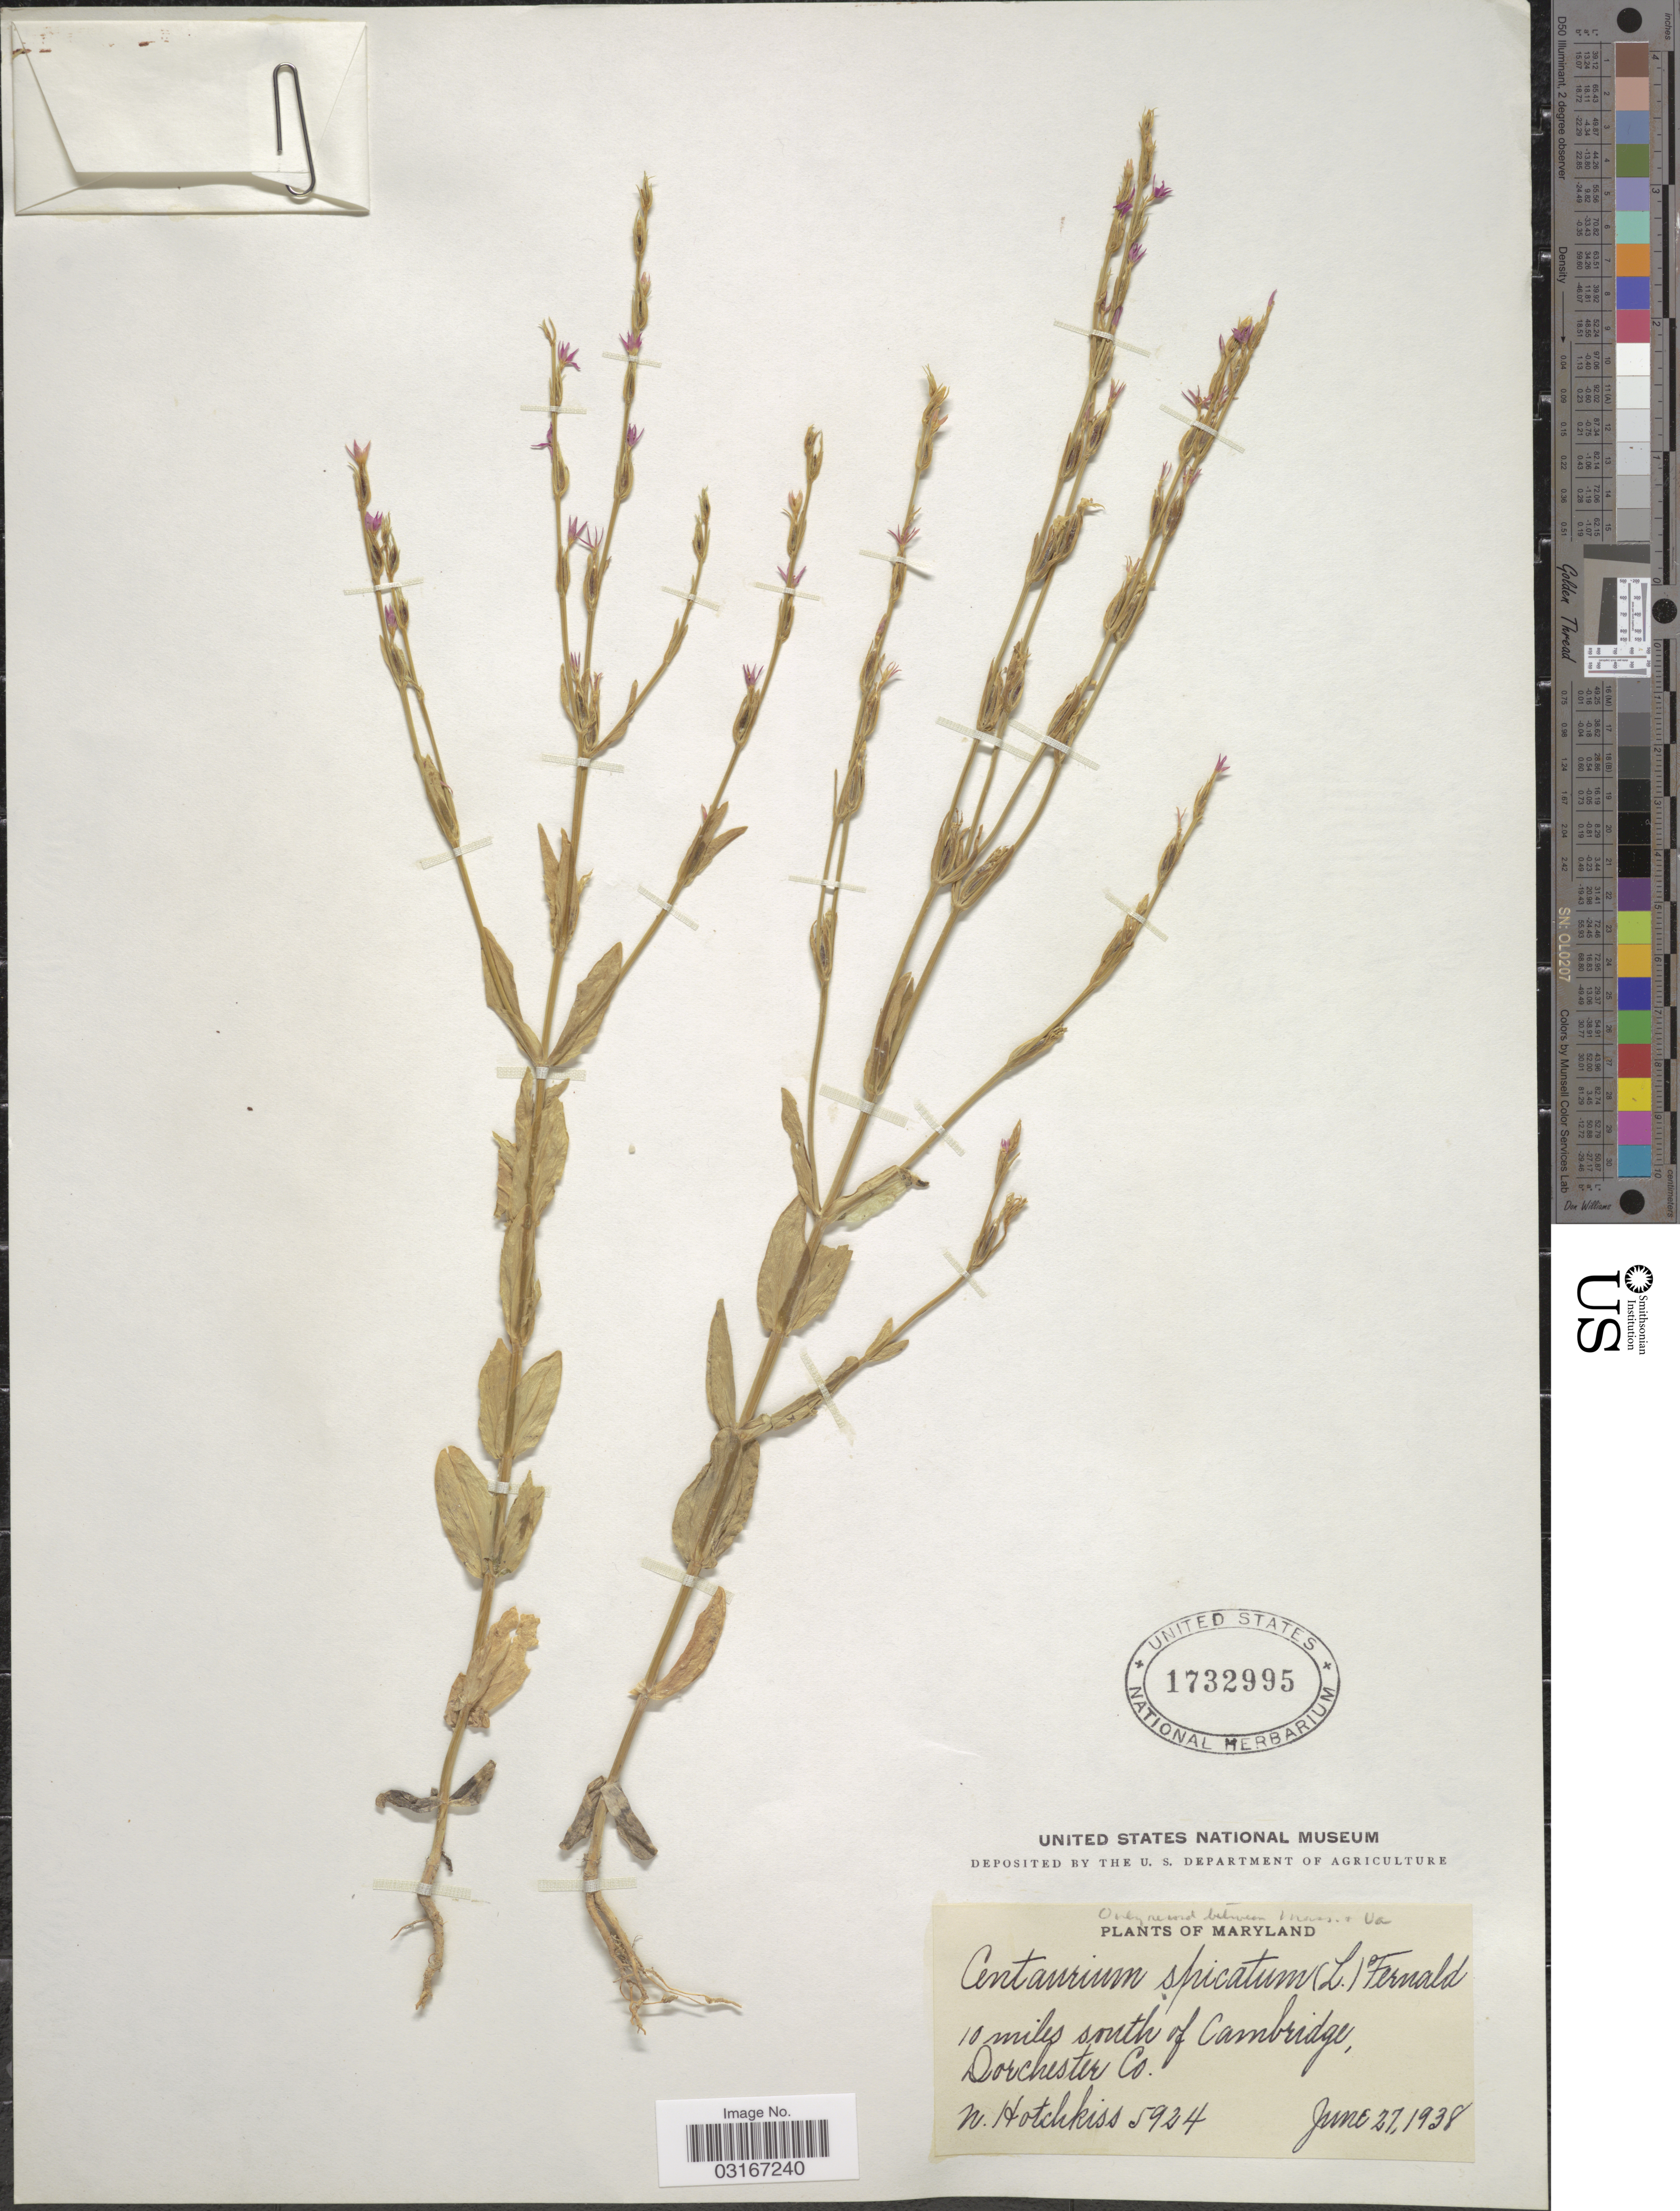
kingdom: Plantae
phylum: Tracheophyta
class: Magnoliopsida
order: Gentianales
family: Gentianaceae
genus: Centaurium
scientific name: Centaurium spicatum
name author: (L.) Fritsch ex Janch.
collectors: N. Hotchkiss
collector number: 5924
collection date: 1938-06-27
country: United States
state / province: Maryland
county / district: Dorchester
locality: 10 miles south of Cambridge, Dorchester Co.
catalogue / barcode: US 1732995